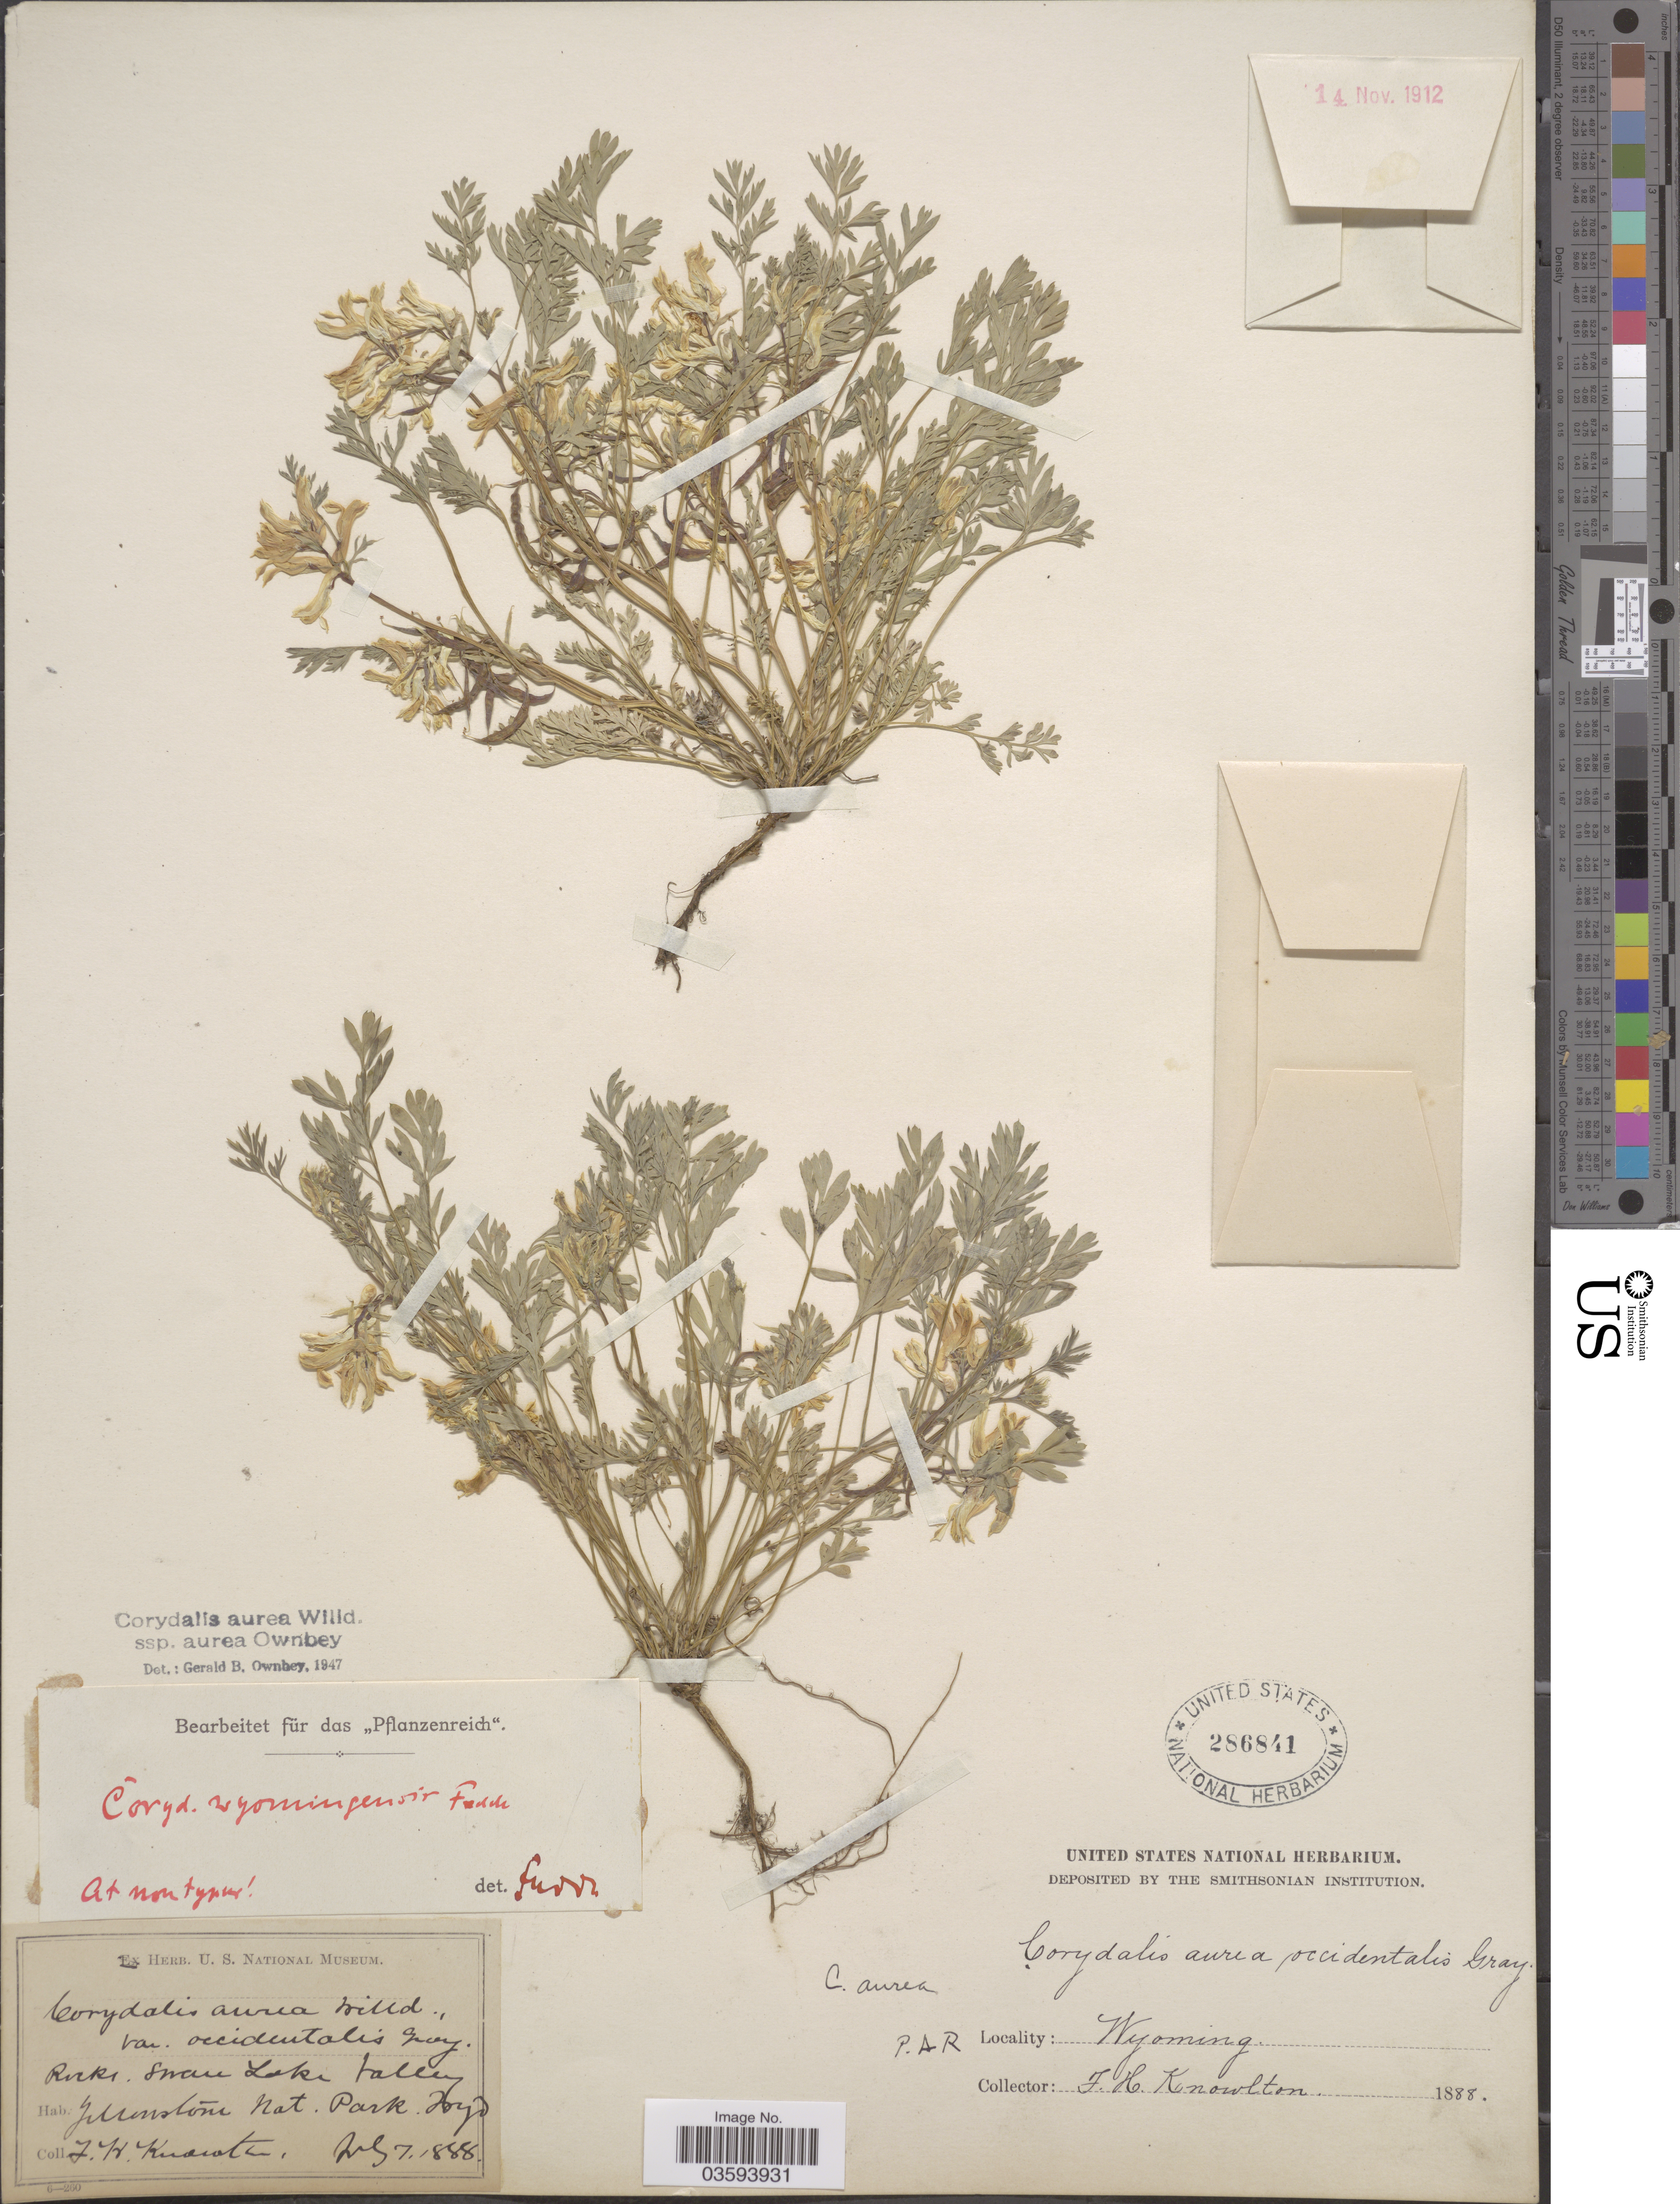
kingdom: Plantae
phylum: Tracheophyta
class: Magnoliopsida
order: Ranunculales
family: Papaveraceae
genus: Corydalis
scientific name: Corydalis aurea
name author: Willd.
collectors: F. H. Knowlton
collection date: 1888-07-07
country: United States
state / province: Wyoming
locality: Rocks. Small Lake Valley. Yellowstone Nat. Park.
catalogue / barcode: US 286841